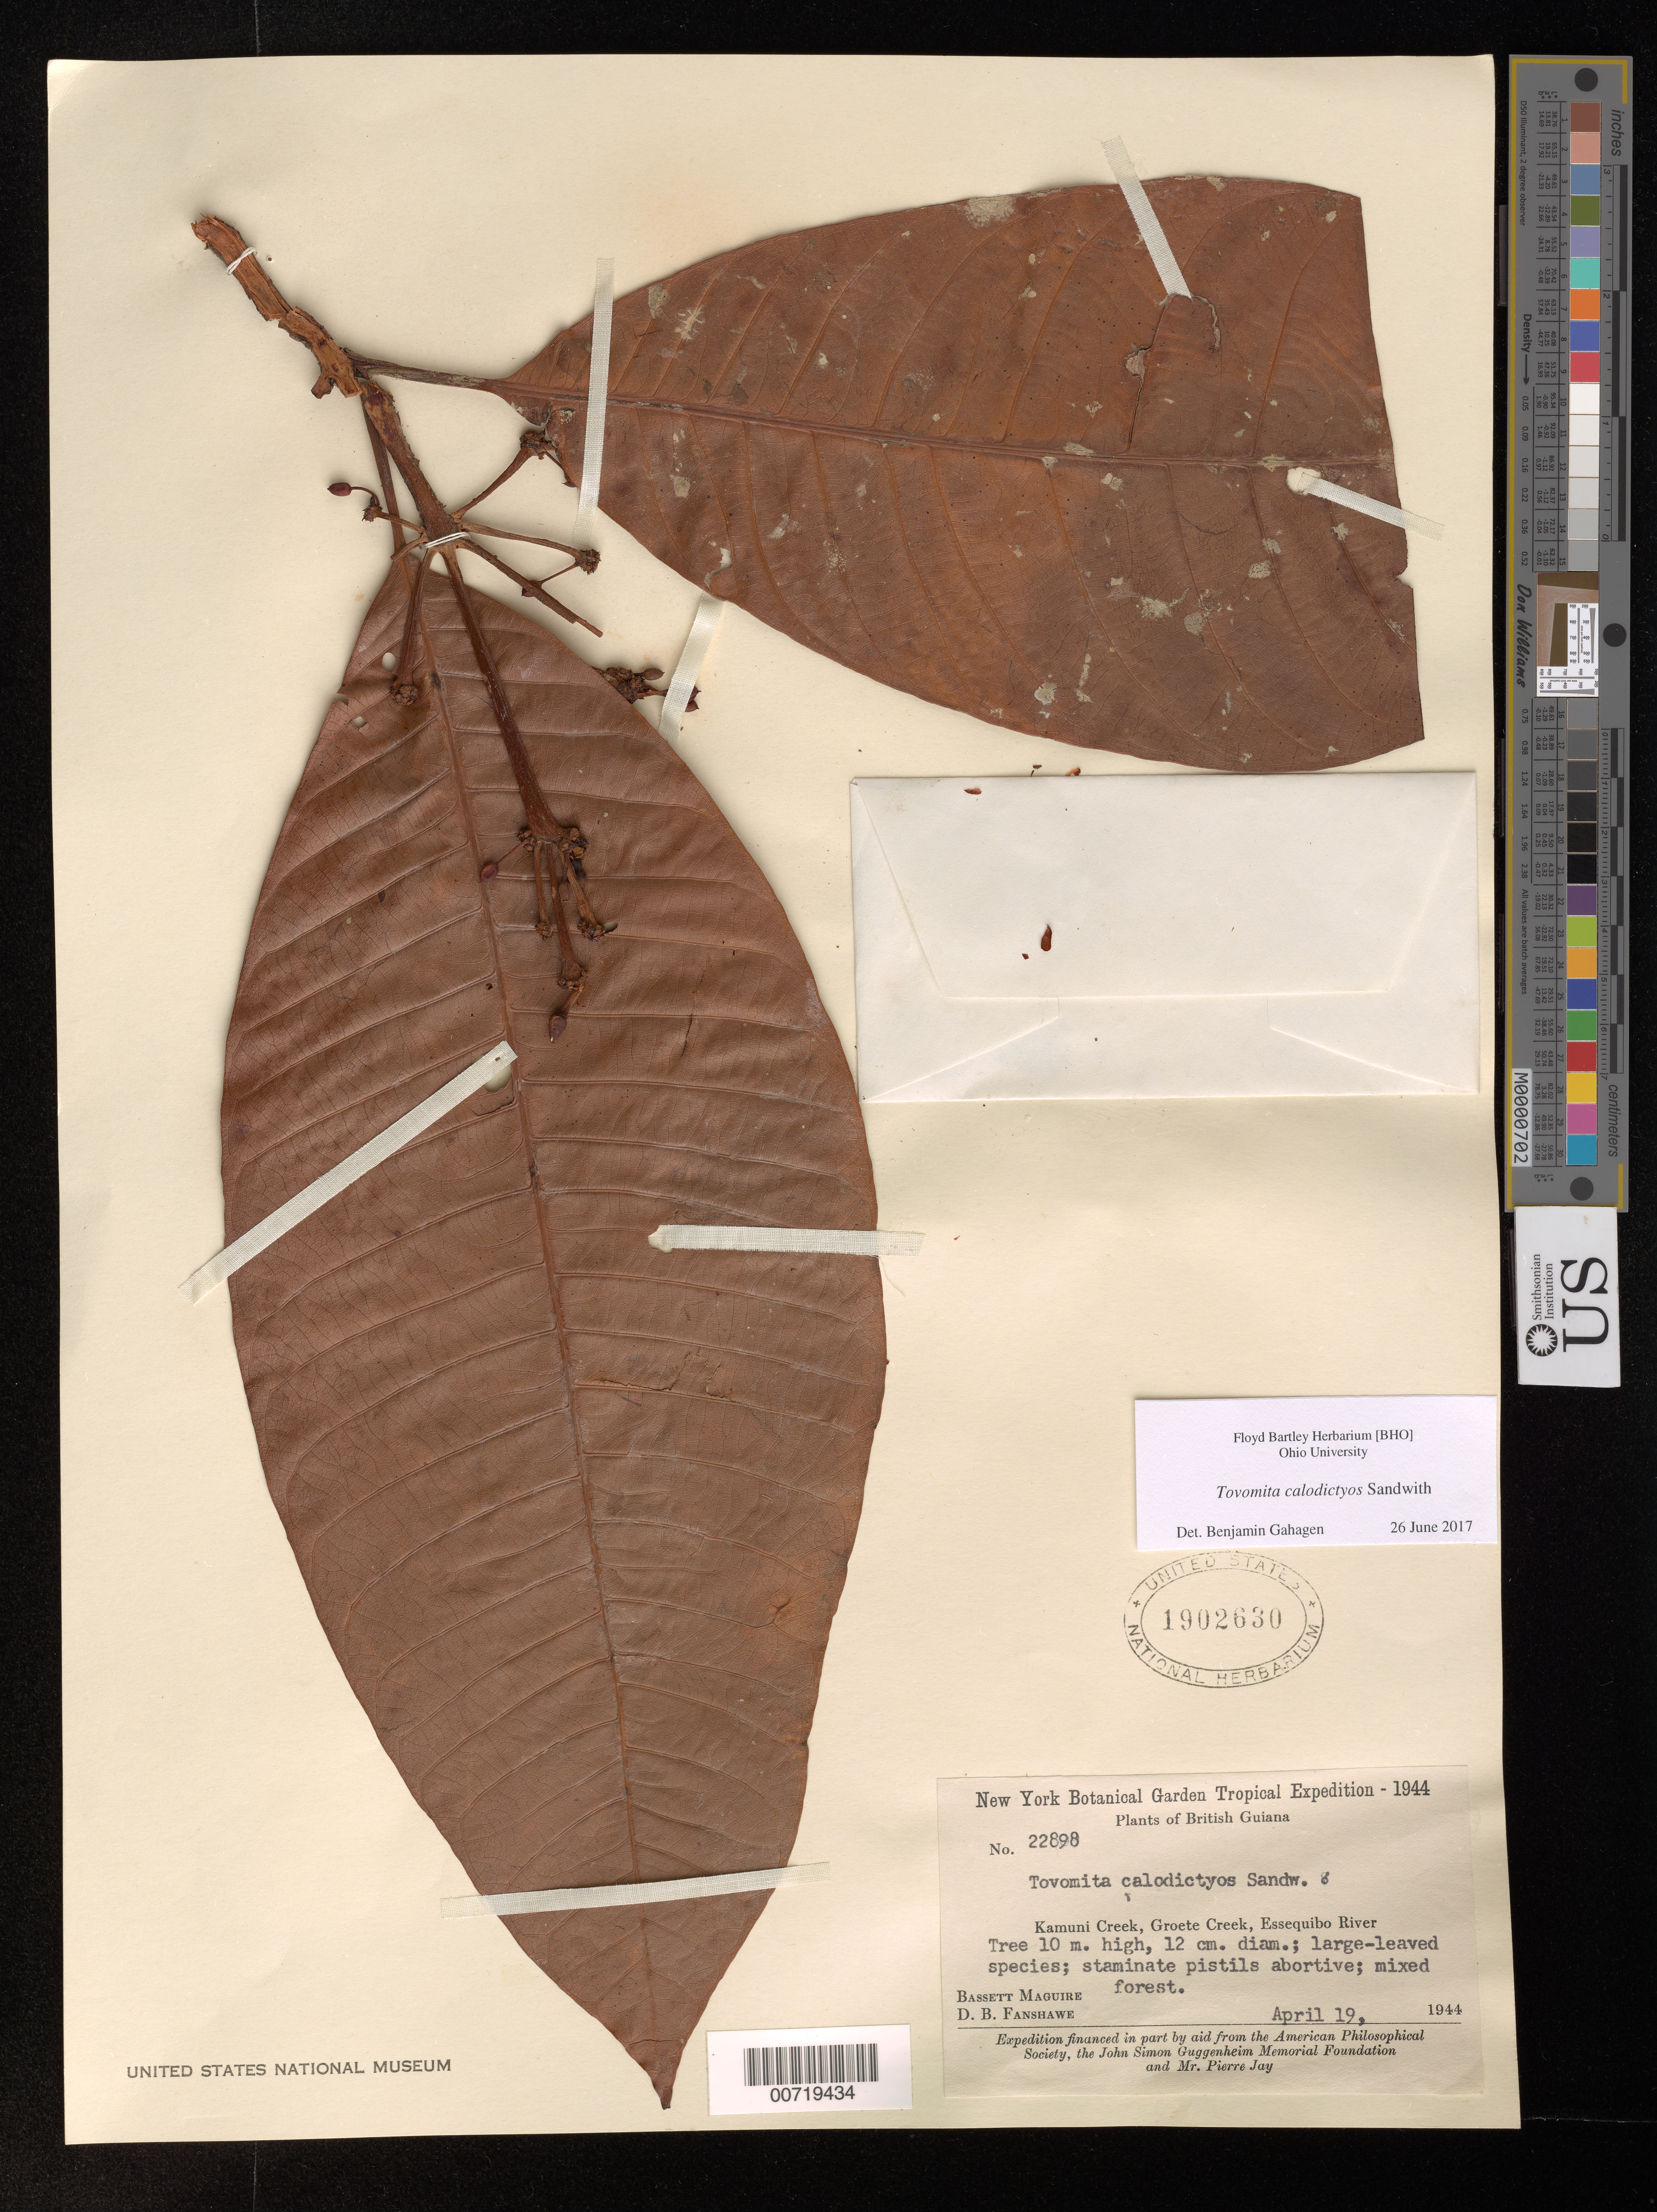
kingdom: Plantae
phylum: Tracheophyta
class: Magnoliopsida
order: Malpighiales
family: Clusiaceae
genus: Tovomita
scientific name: Tovomita calodictyos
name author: Sandwith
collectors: B. Maguire & D. B. Fanshawe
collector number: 22898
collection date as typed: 19-Apr-44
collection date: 1944-04-19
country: Guyana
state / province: Essequibo Isl-W. Demerara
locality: Kamuni Creek, Groete Creek, Essequibo River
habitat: Mixed forest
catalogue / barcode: US 1902630